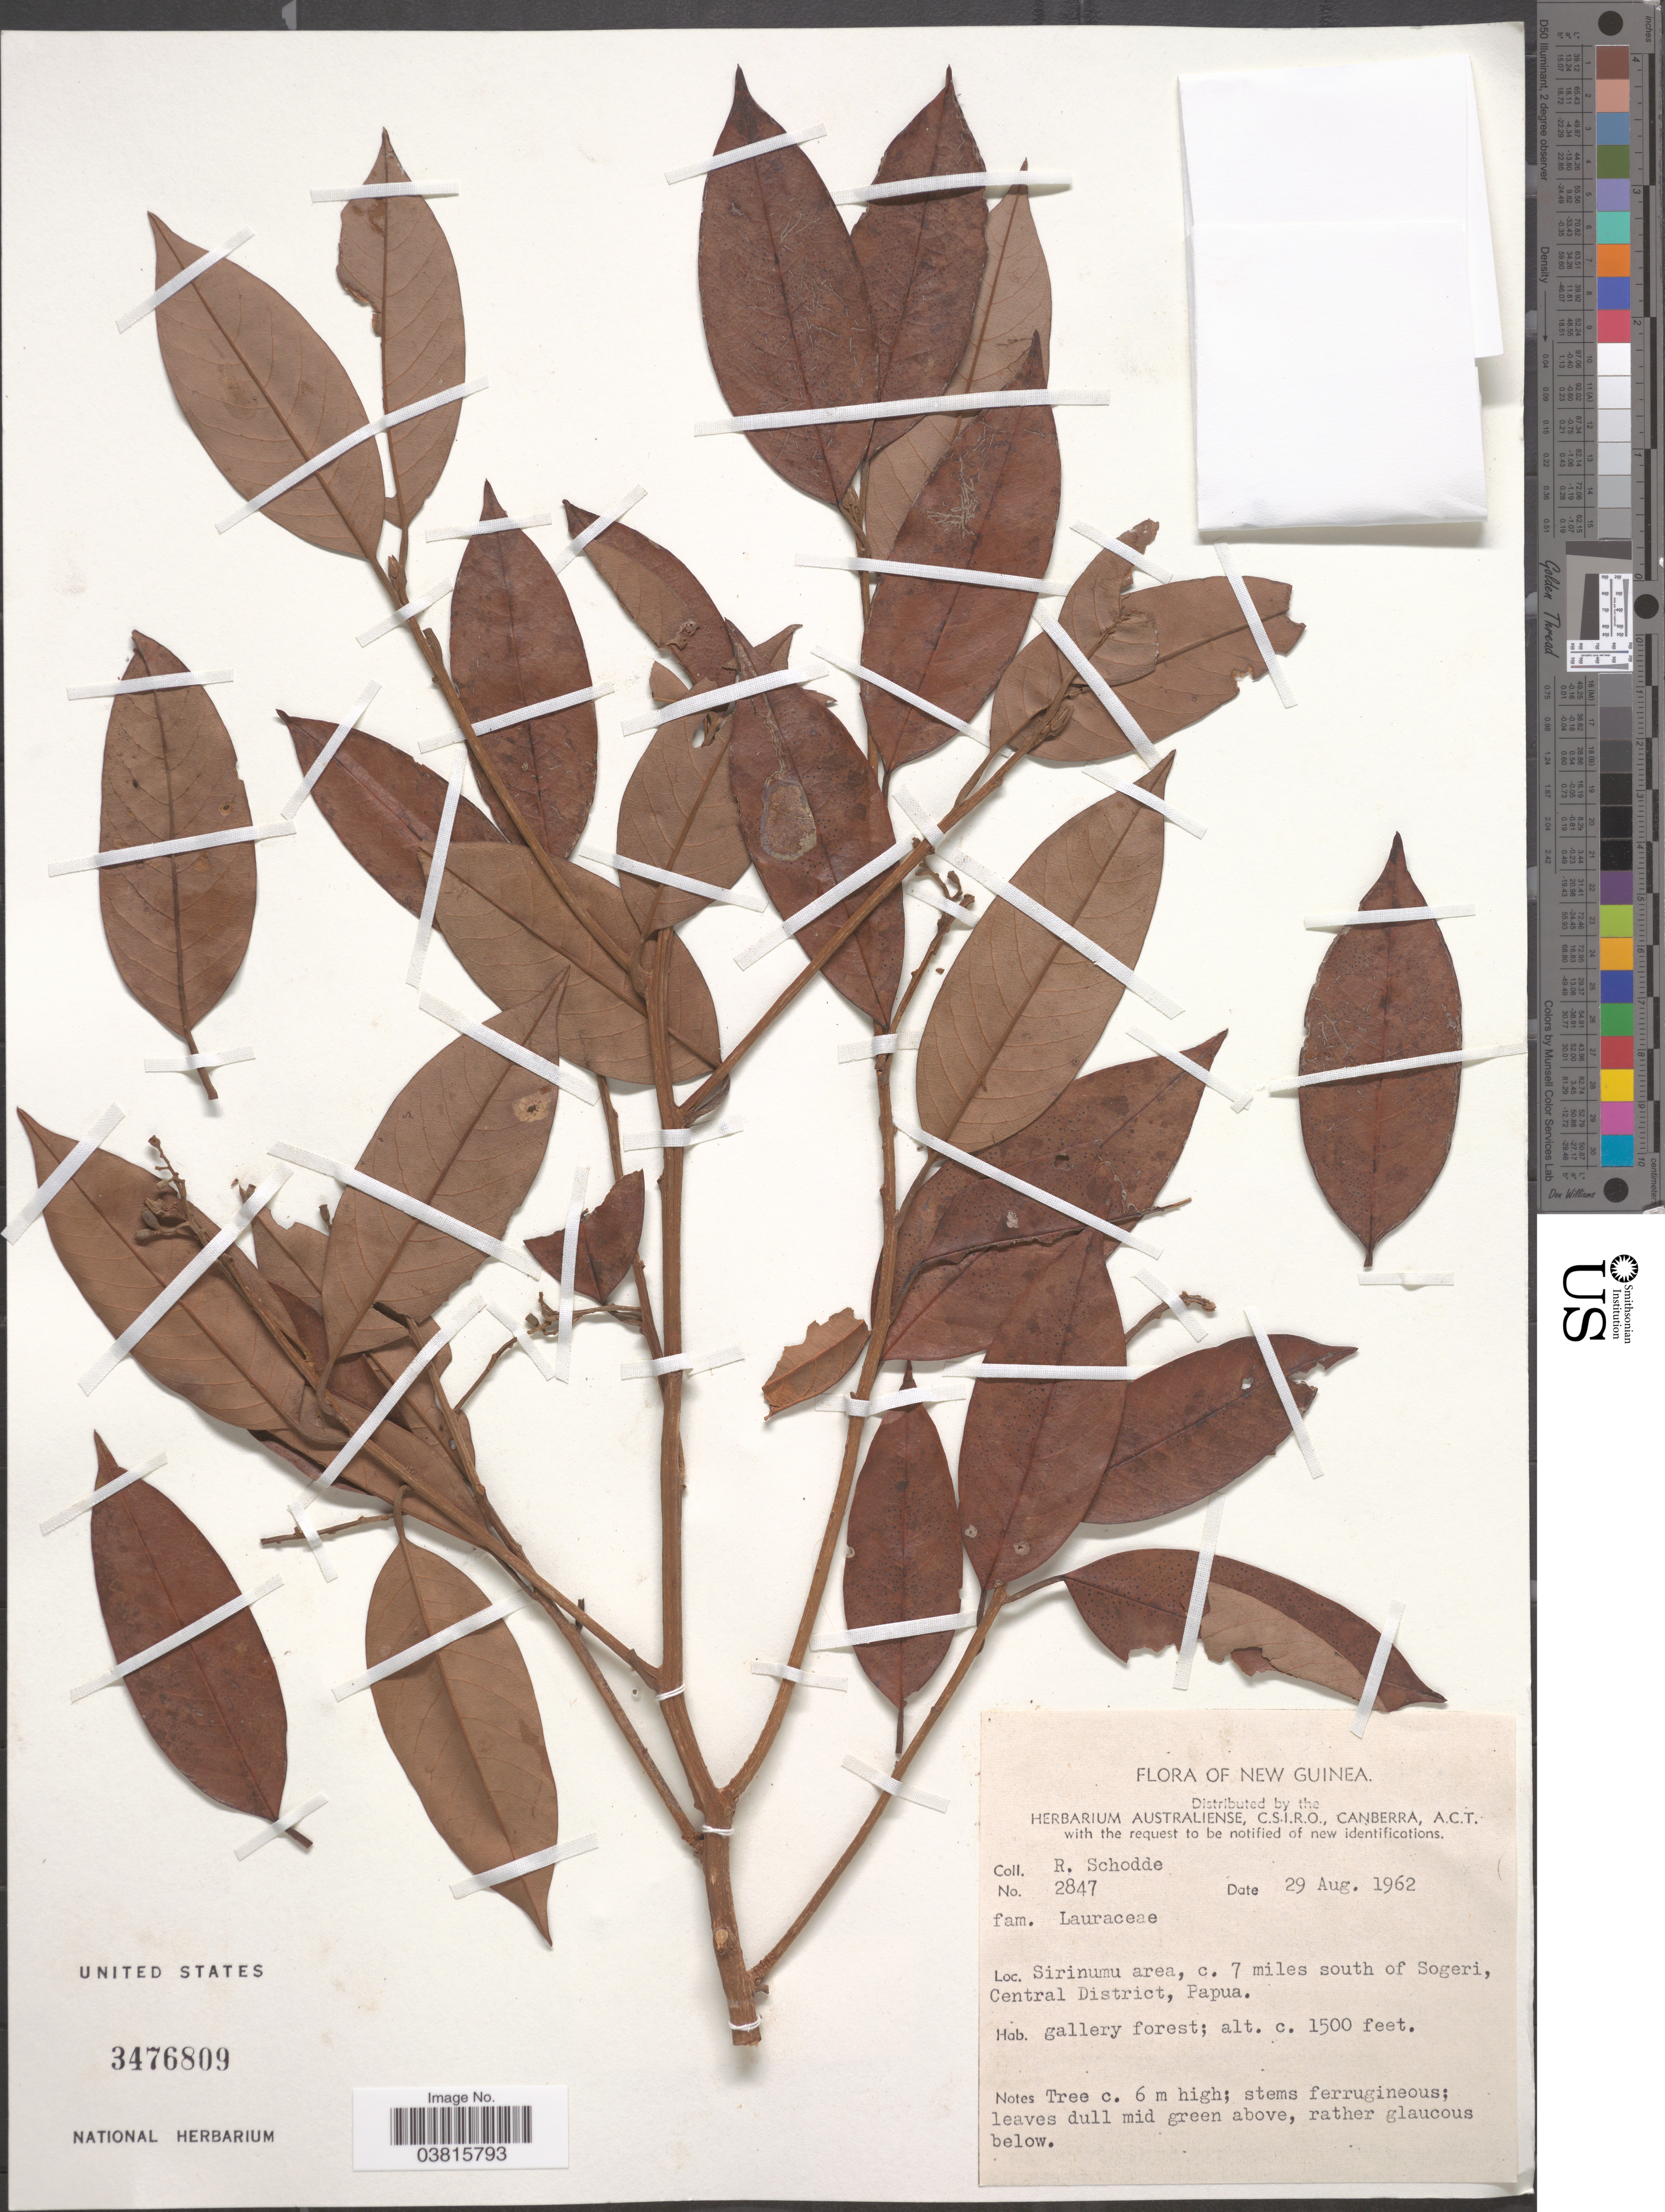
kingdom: Plantae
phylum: Tracheophyta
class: Magnoliopsida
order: Laurales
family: Lauraceae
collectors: R. Schodde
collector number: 2847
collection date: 1962-08-29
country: Papua New Guinea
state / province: Central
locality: New Guinea. Sirinumu area, c. 7 miles south of Sogeri, Central District, Papua.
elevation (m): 457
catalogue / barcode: US 3476809